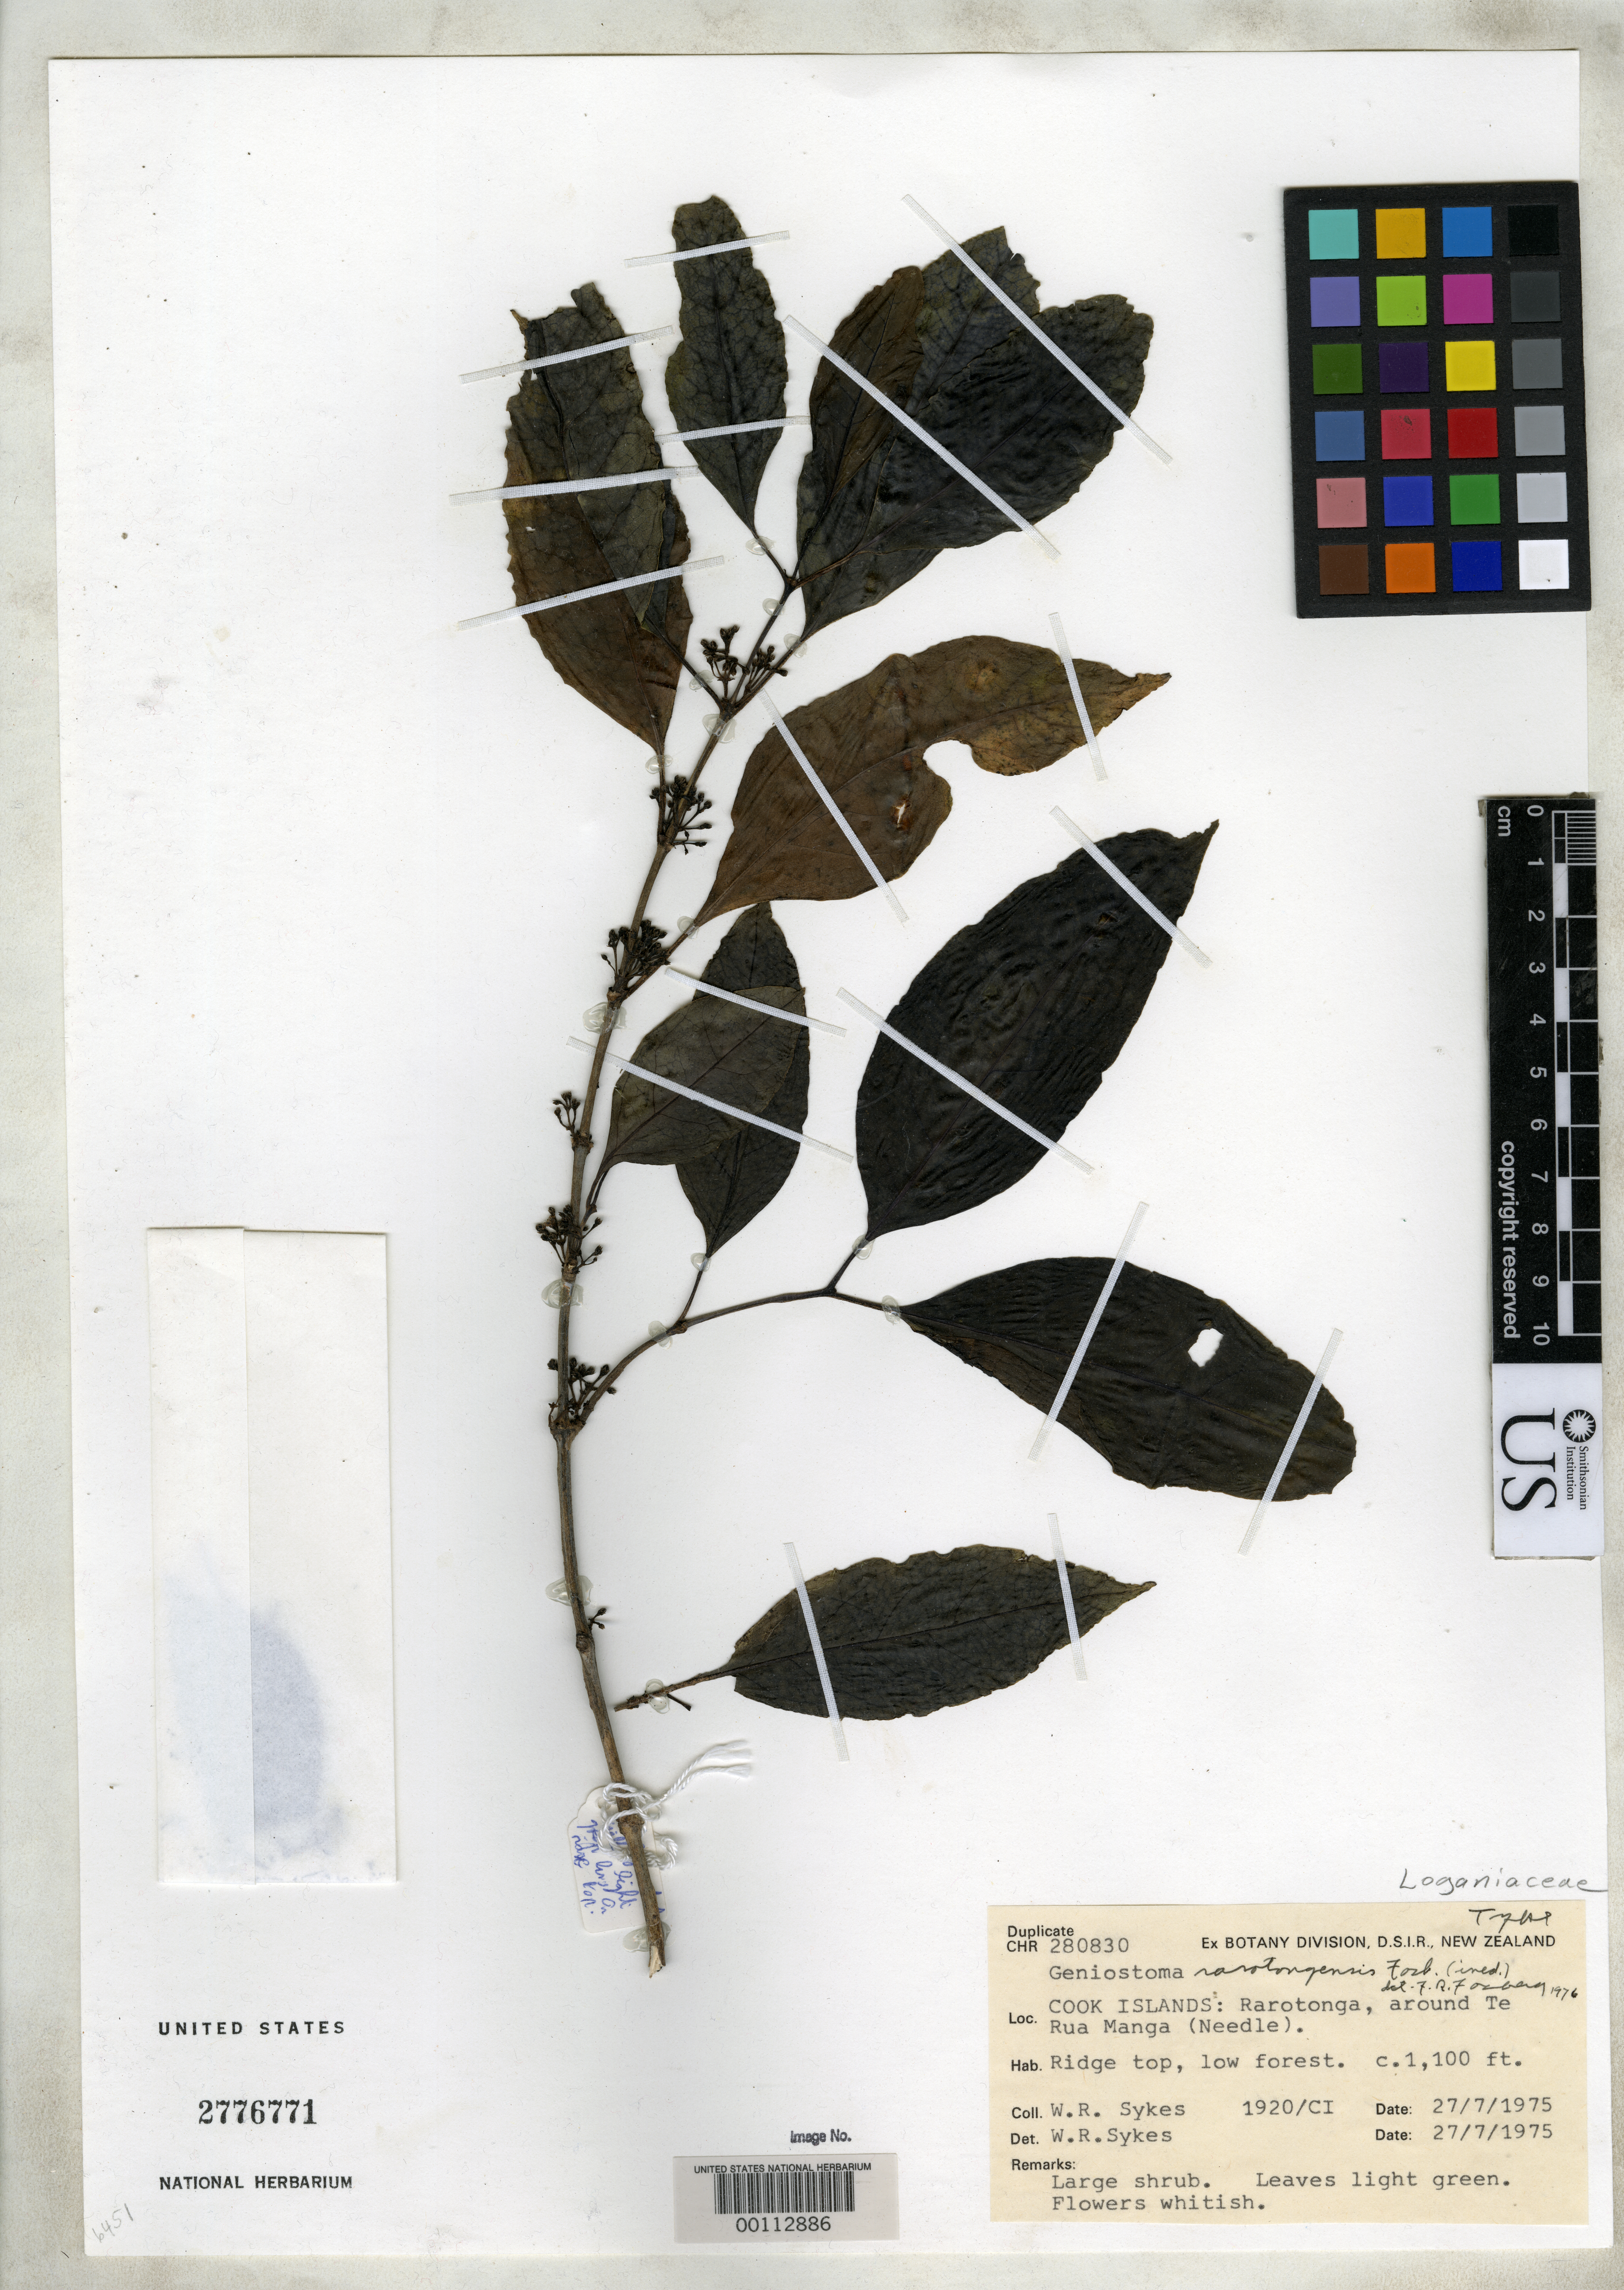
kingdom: Plantae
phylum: Tracheophyta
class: Magnoliopsida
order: Gentianales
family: Loganiaceae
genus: Geniostoma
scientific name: Geniostoma rarotongensis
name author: Fosberg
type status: Isotype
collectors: W. R. Sykes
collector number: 280830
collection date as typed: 27 Jul 1975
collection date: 1975-07-27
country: Cook Islands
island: Rarotonga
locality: Te Rua Manga.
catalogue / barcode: US 2776771